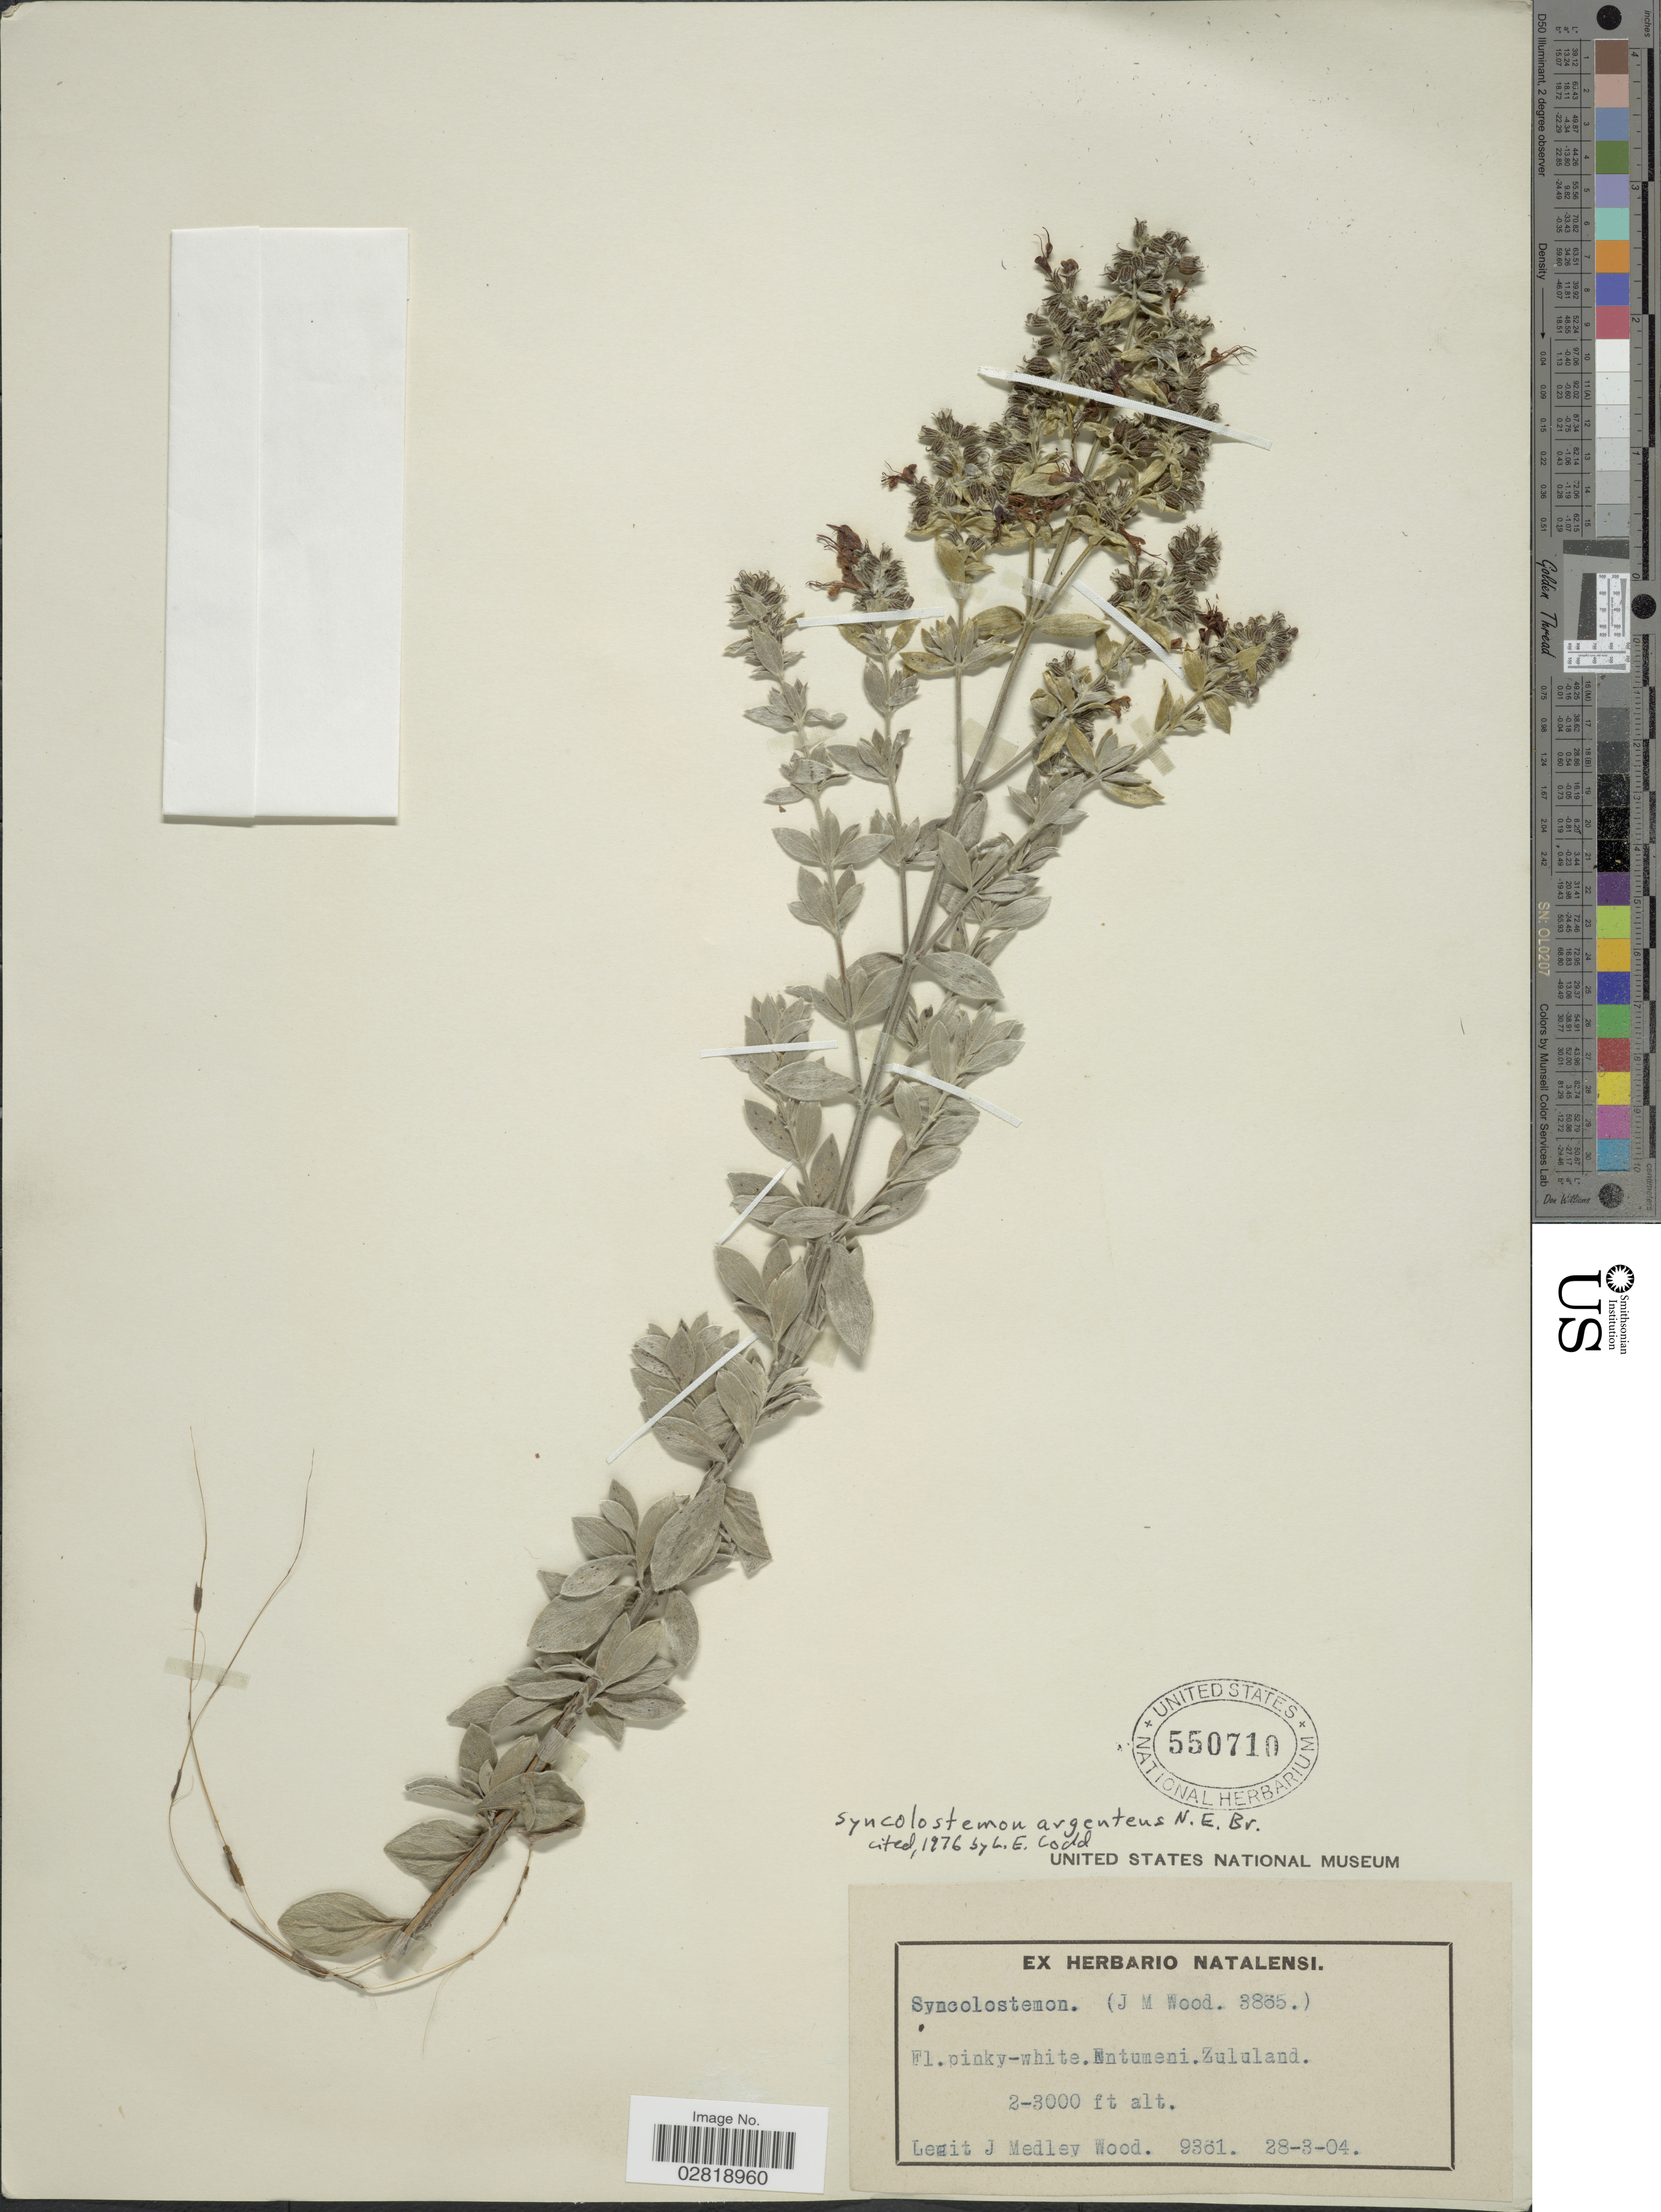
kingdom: Plantae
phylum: Tracheophyta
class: Magnoliopsida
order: Lamiales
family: Lamiaceae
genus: Syncolostemon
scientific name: Syncolostemon argenteus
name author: N.E. Br.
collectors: J. Medley Wood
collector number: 9361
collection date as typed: Transcribed d/m/y: 28/3/4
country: South Africa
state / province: KwaZulu-Natal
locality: Entumeni. Zululand.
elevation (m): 610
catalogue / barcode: US 550710